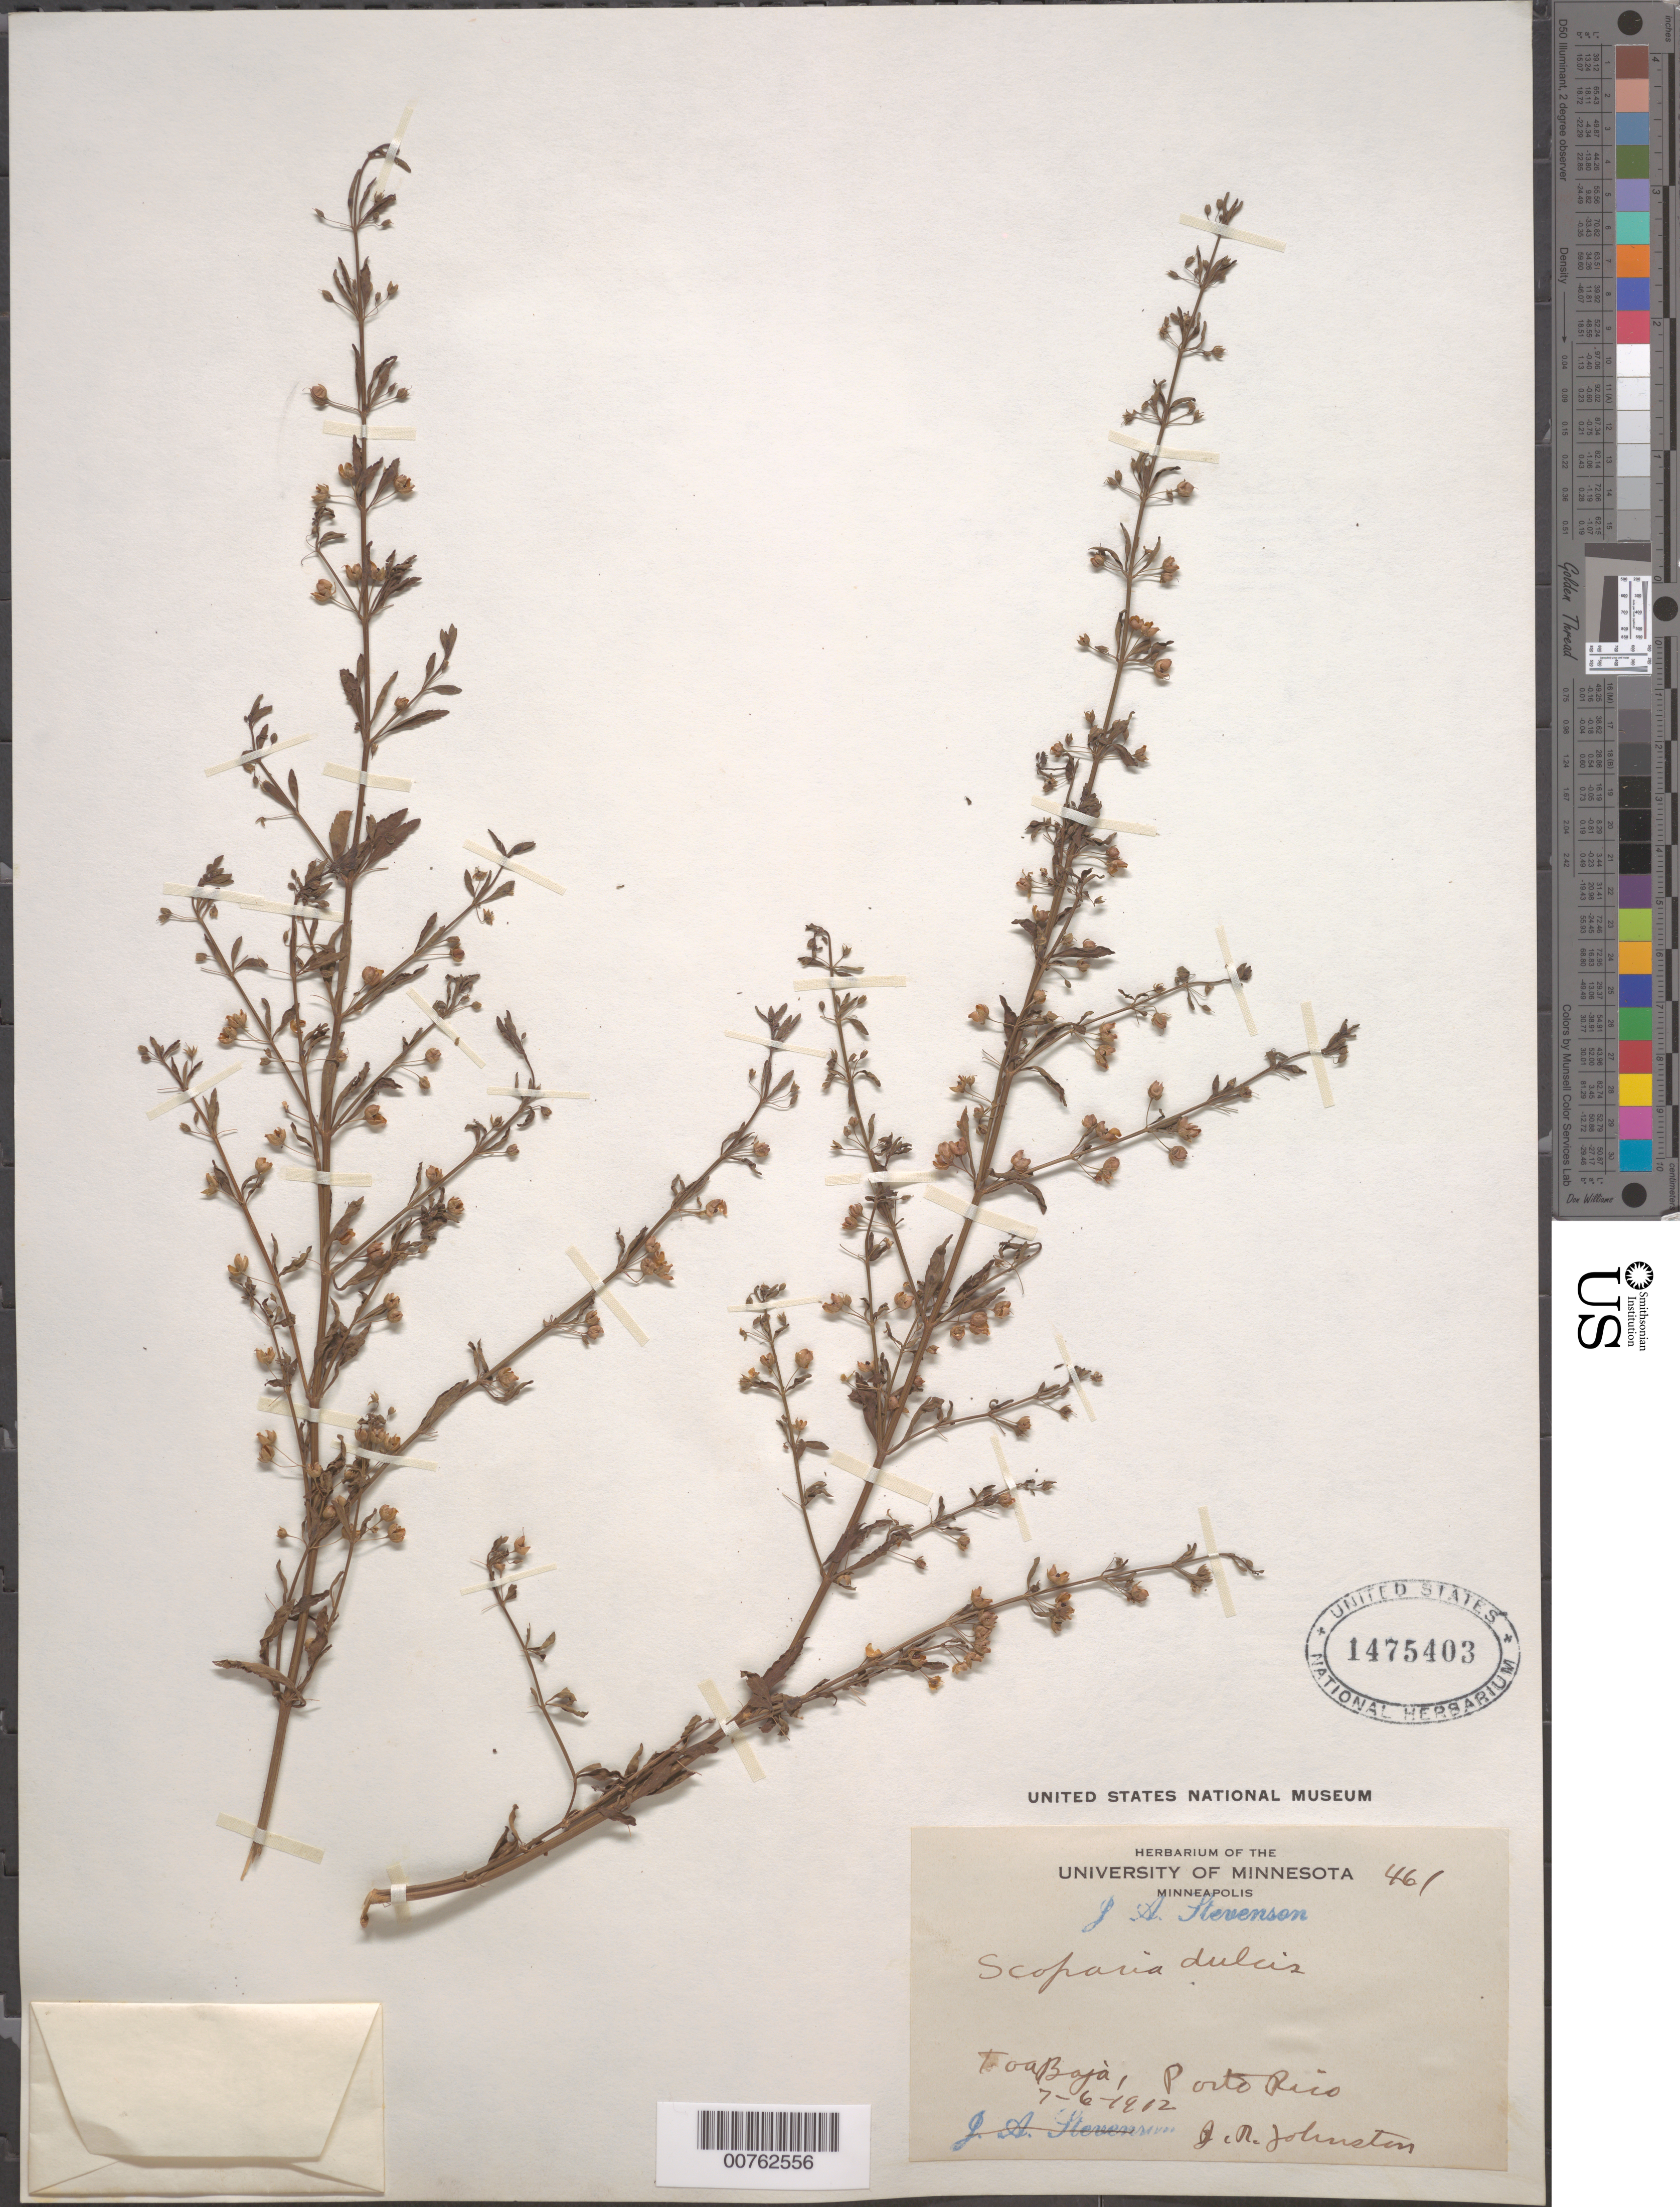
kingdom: Plantae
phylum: Tracheophyta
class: Magnoliopsida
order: Lamiales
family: Plantaginaceae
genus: Scoparia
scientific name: Scoparia dulcis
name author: L.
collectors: J. Stevenson & J. Johnston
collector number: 461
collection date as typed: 07 Jun 1912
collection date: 1912-06-07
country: Puerto Rico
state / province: Toa Baja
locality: Toa Baja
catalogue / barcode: US 1475403